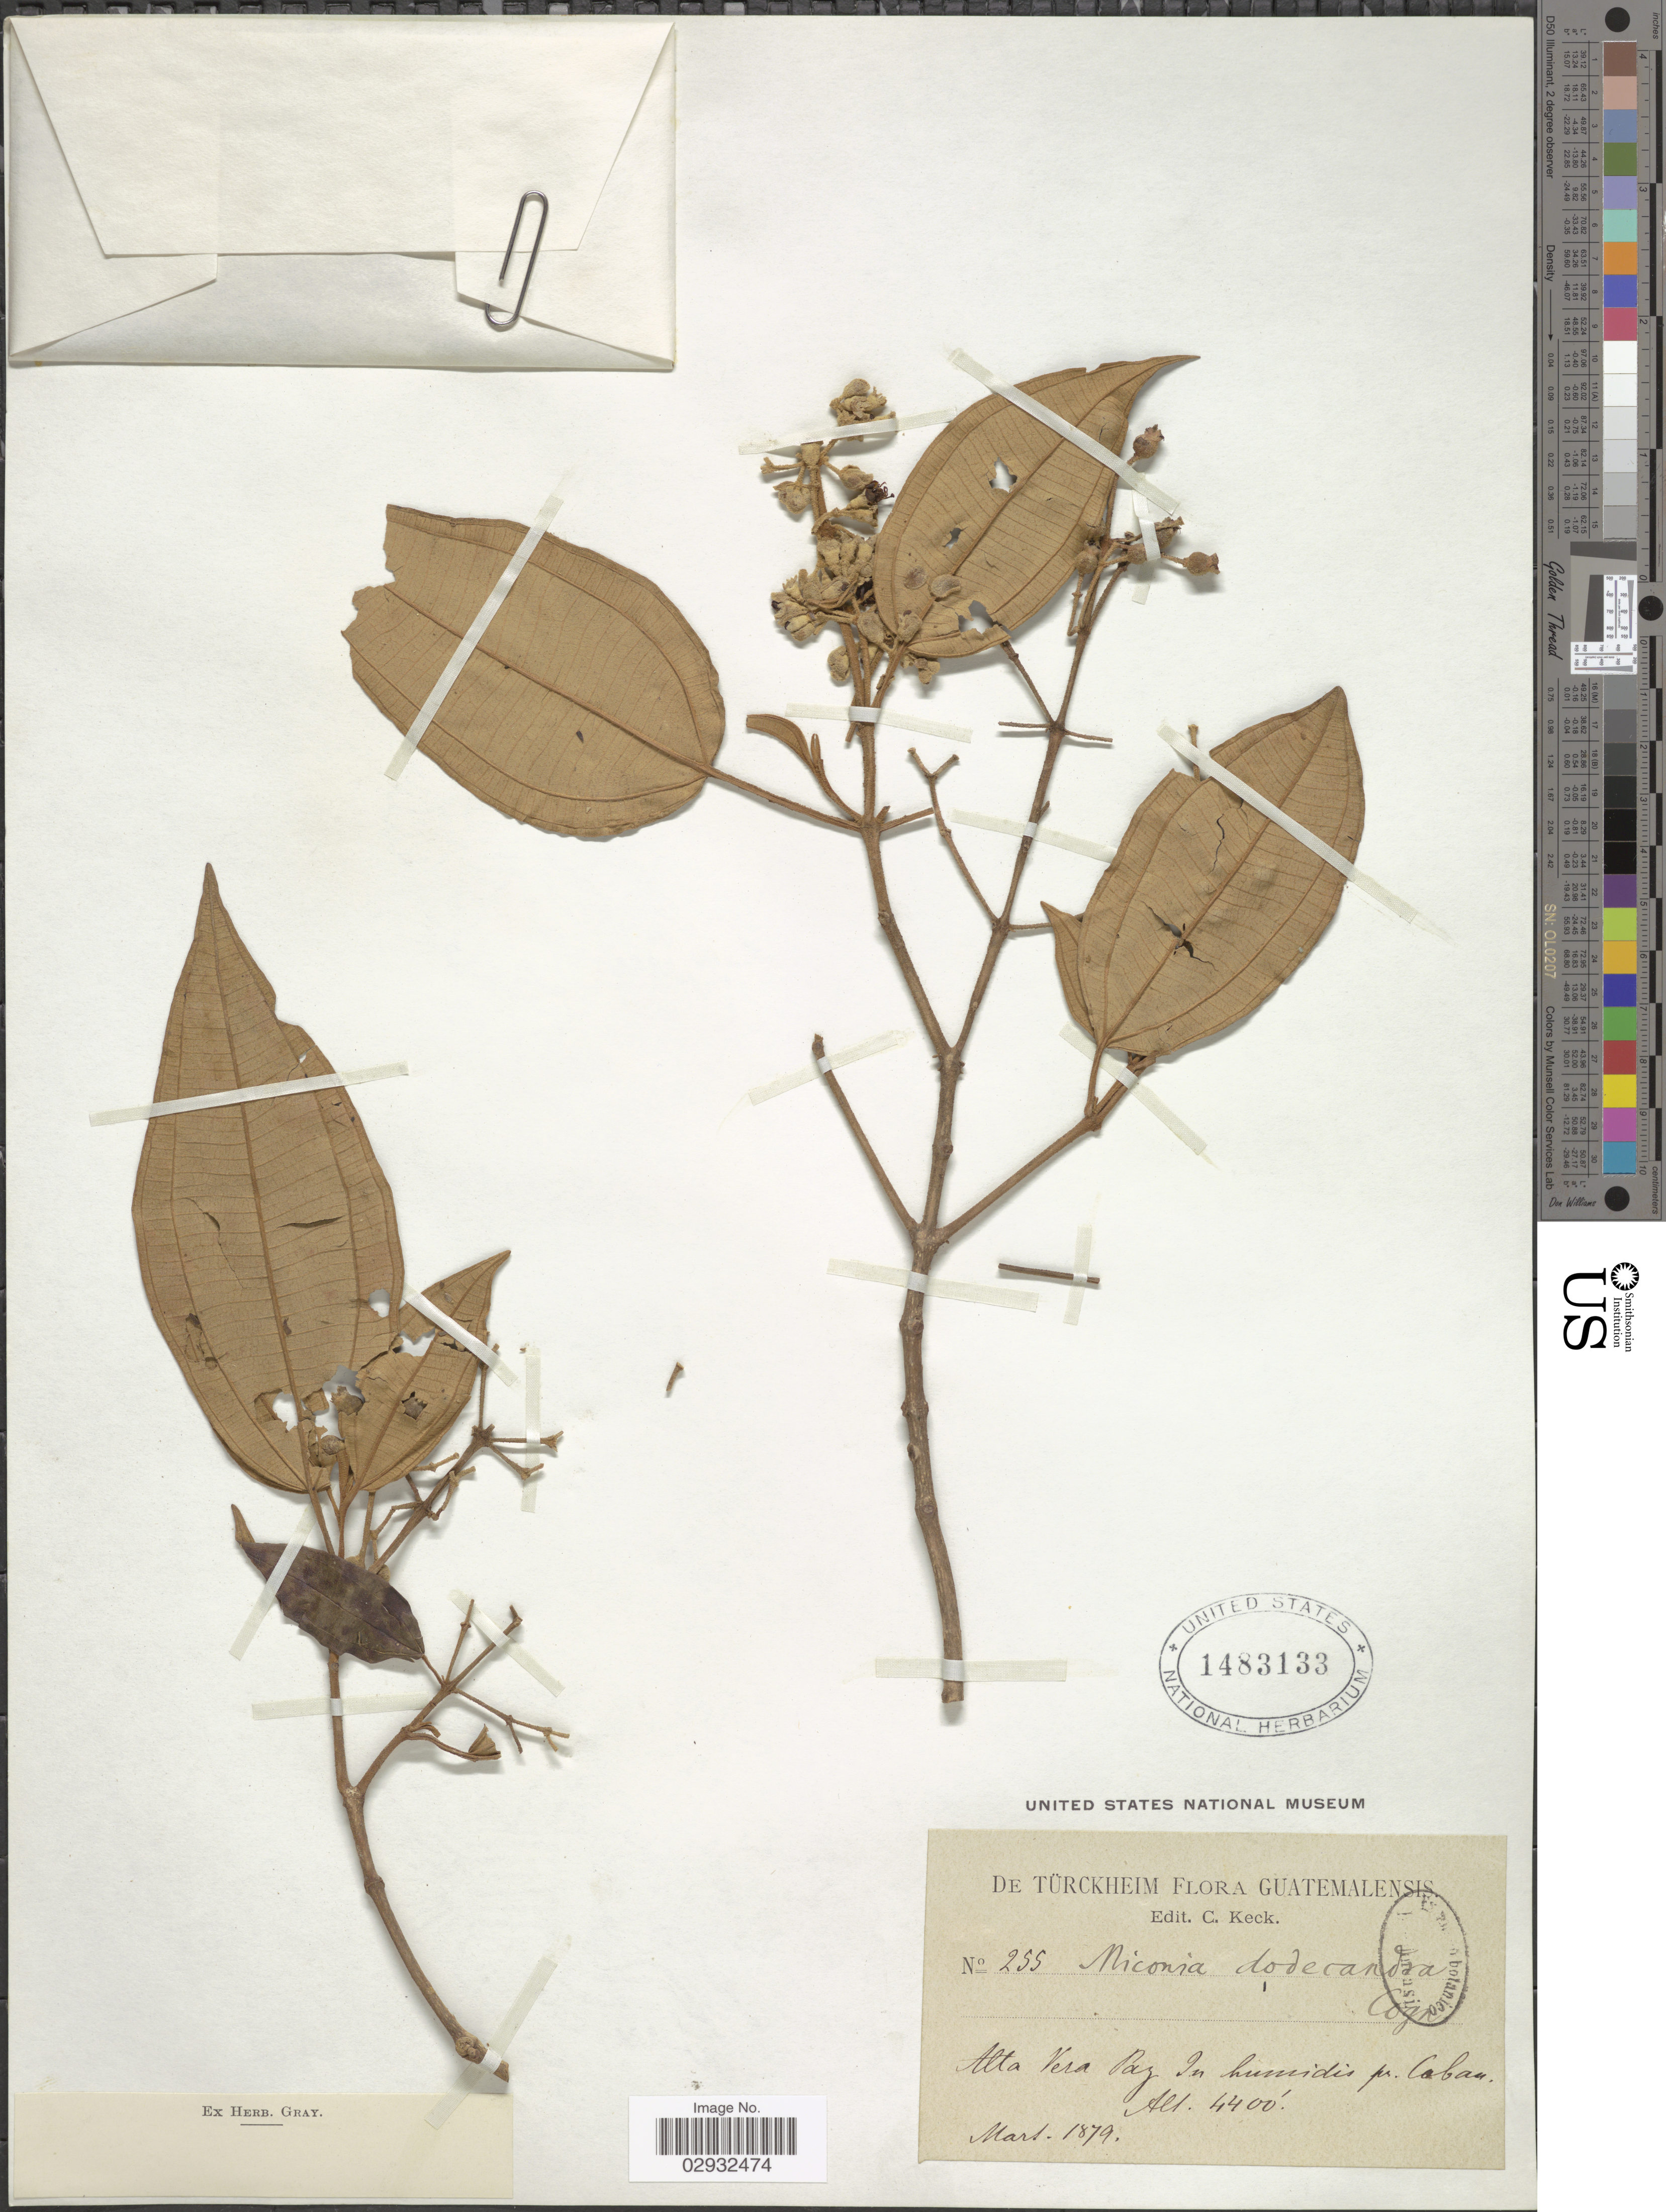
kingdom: Plantae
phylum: Tracheophyta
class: Magnoliopsida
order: Myrtales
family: Melastomataceae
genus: Miconia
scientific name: Miconia dodecandra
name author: Cogn.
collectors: -. De Türckheim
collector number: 255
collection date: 1879-03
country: Guatemala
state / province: Alta Verapaz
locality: In humidis pr. Coban.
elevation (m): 1341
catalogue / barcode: US 1483133